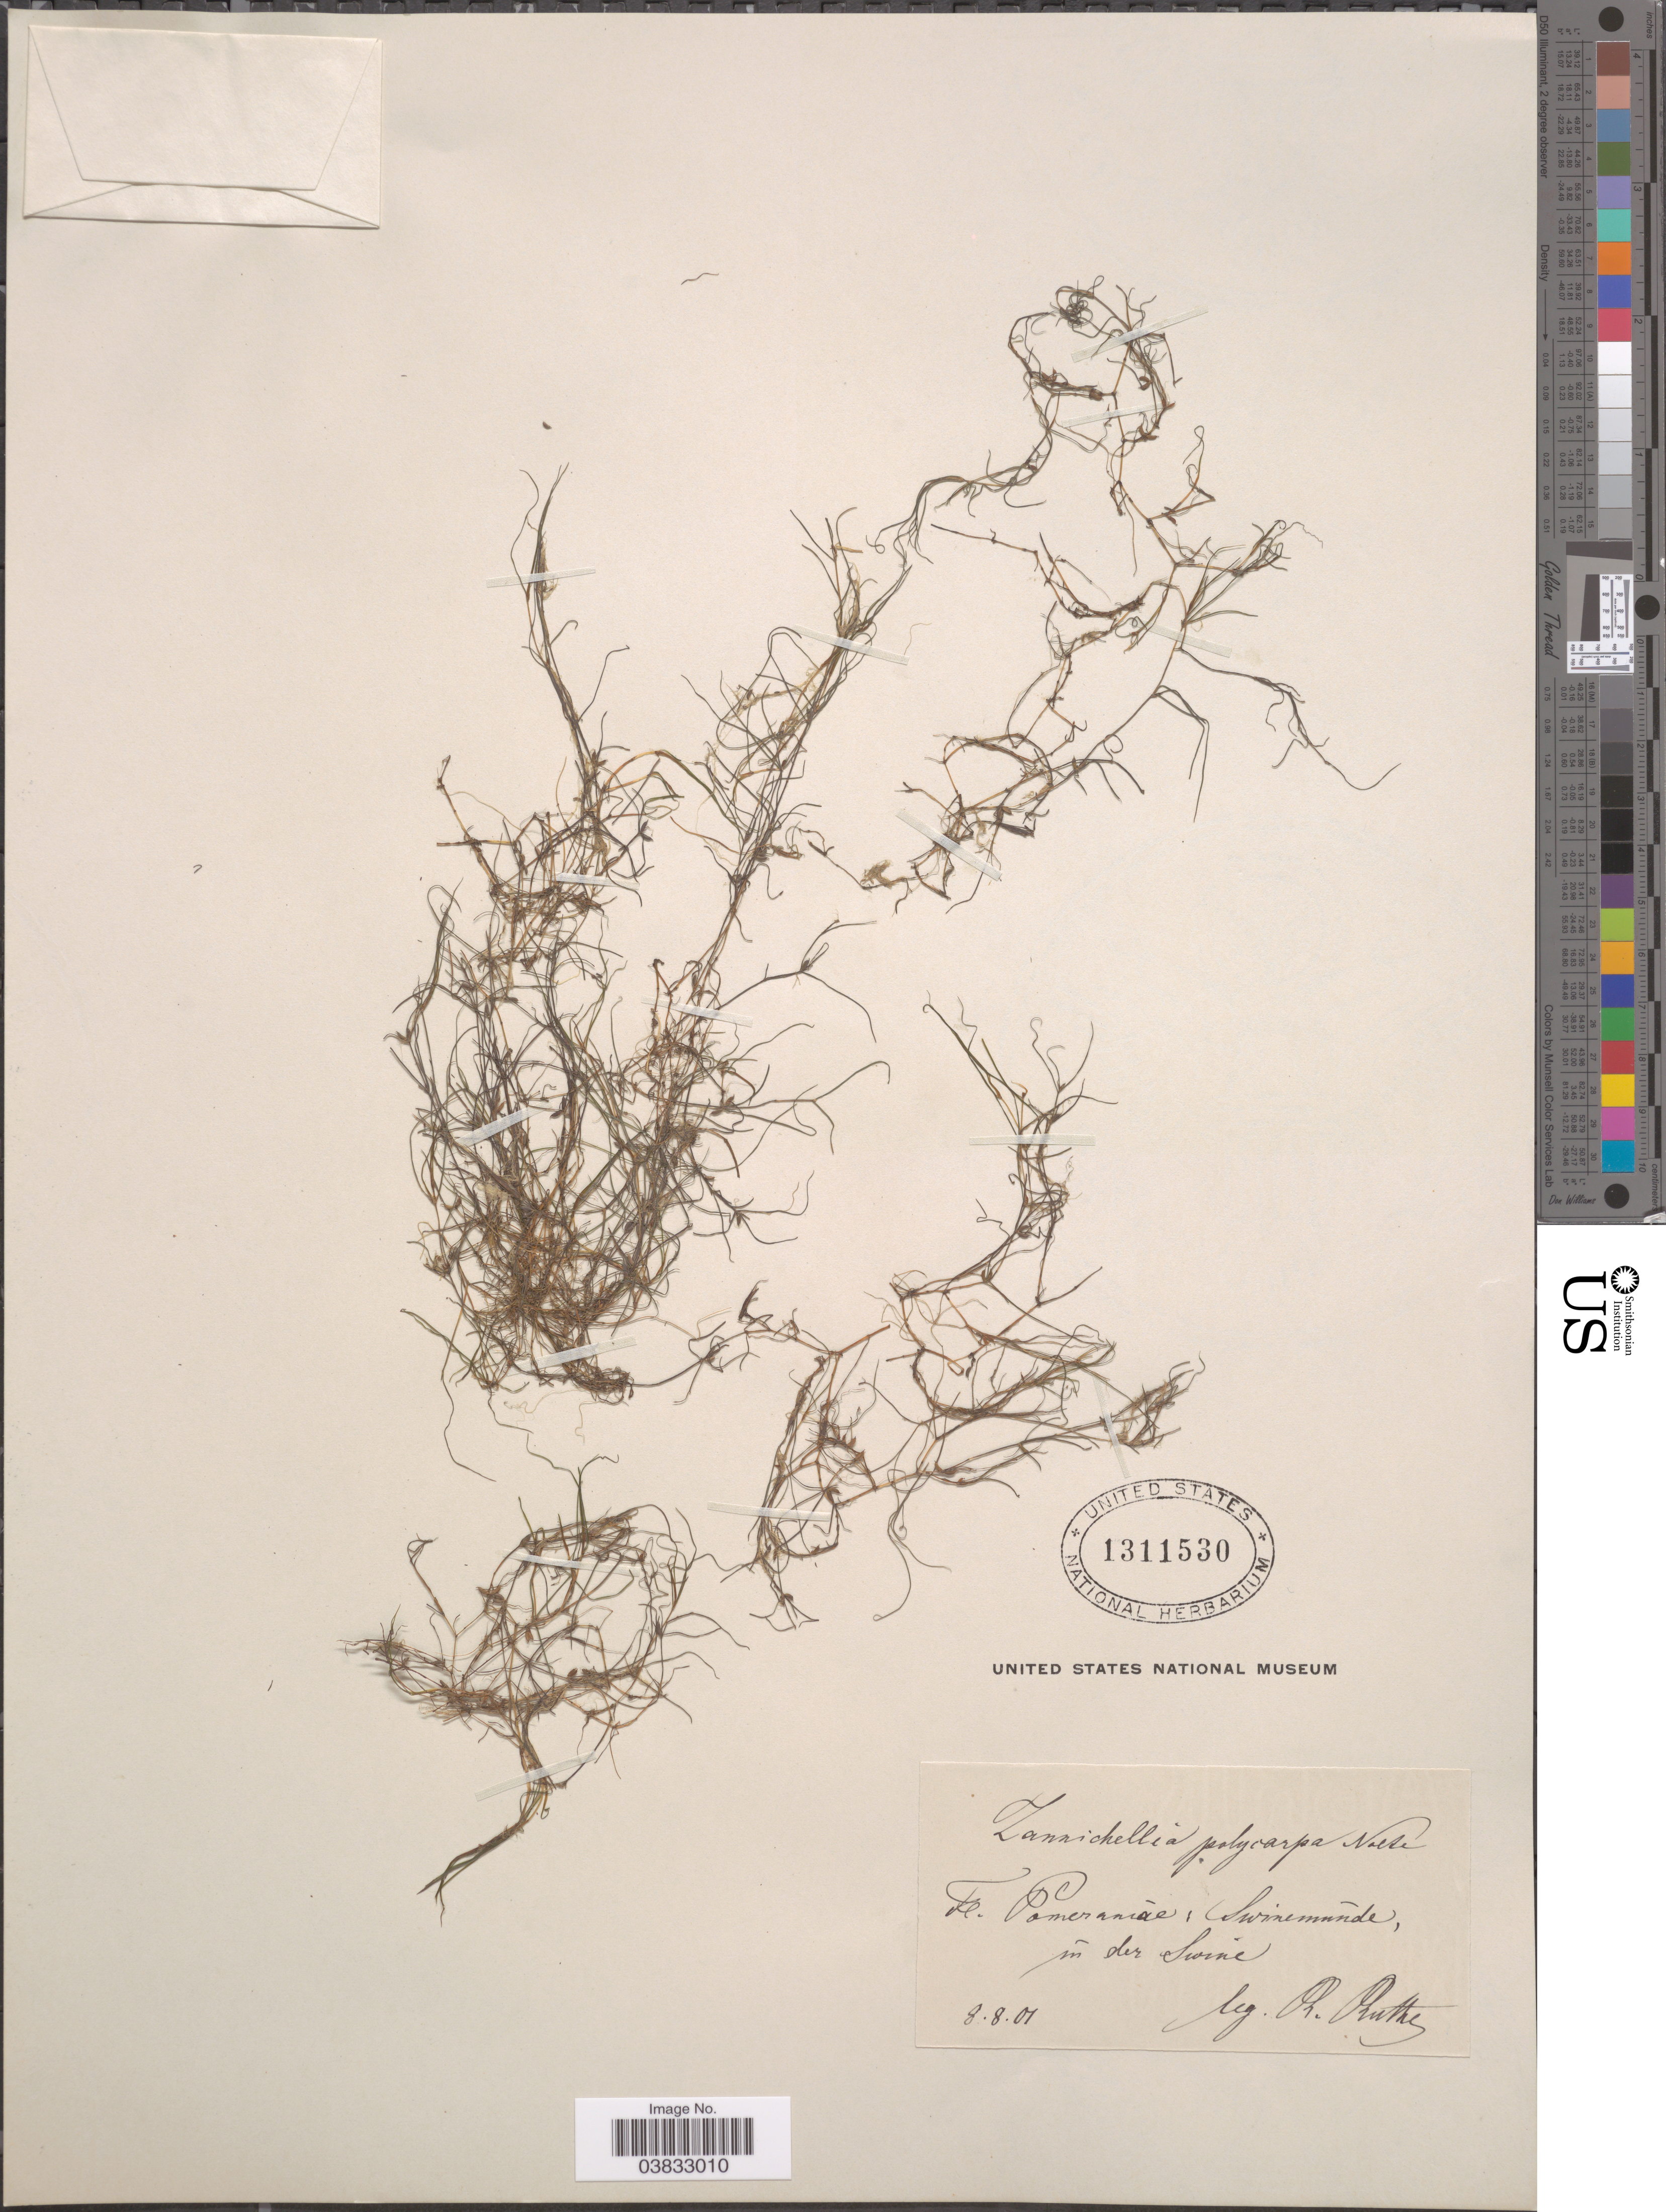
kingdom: Plantae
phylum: Tracheophyta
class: Liliopsida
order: Alismatales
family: Potamogetonaceae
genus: Zannichellia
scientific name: Zannichellia polycarpa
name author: Nolte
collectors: R. Ruthe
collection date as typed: Transcribed d/m/y: 8/8/1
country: Poland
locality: Pomeraniae, Swinemûnde, in der Swine.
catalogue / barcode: US 1311530